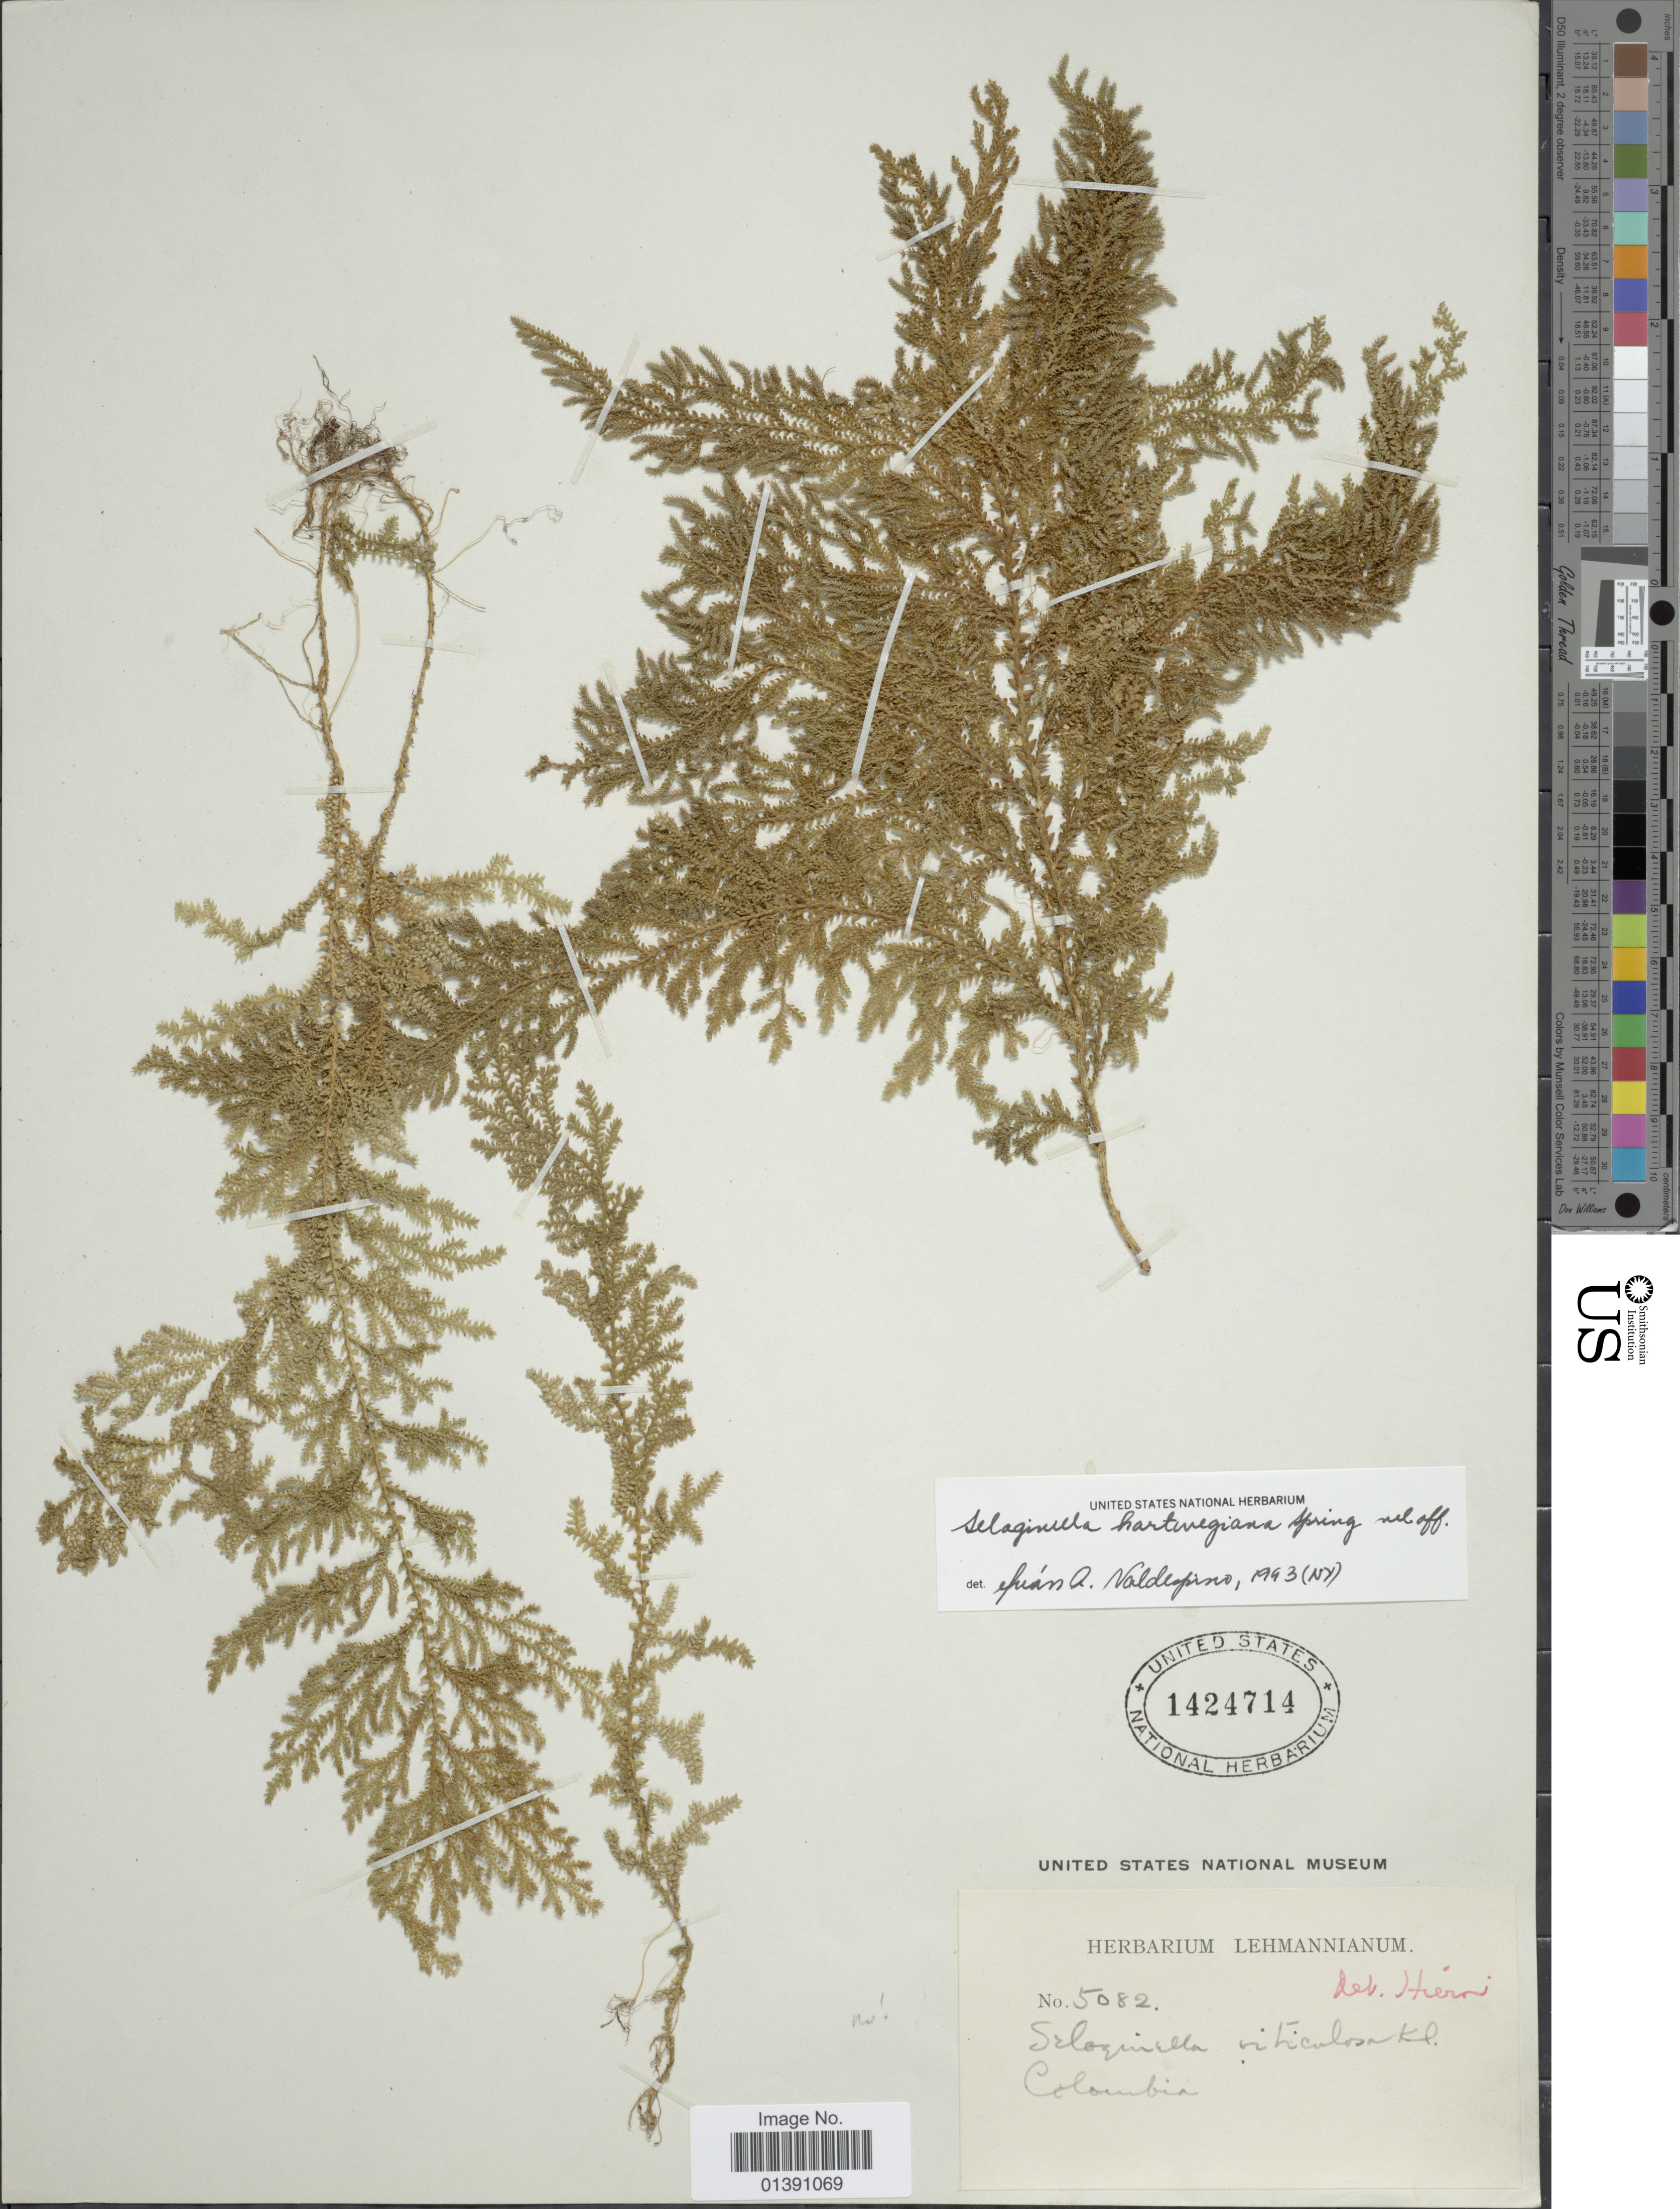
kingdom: Plantae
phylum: Tracheophyta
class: Lycopodiopsida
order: Selaginellales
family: Selaginellaceae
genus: Selaginella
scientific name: Selaginella hartwegiana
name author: Spring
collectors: ex herb. Lehmannianum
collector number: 5082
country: Colombia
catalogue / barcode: US 1424714